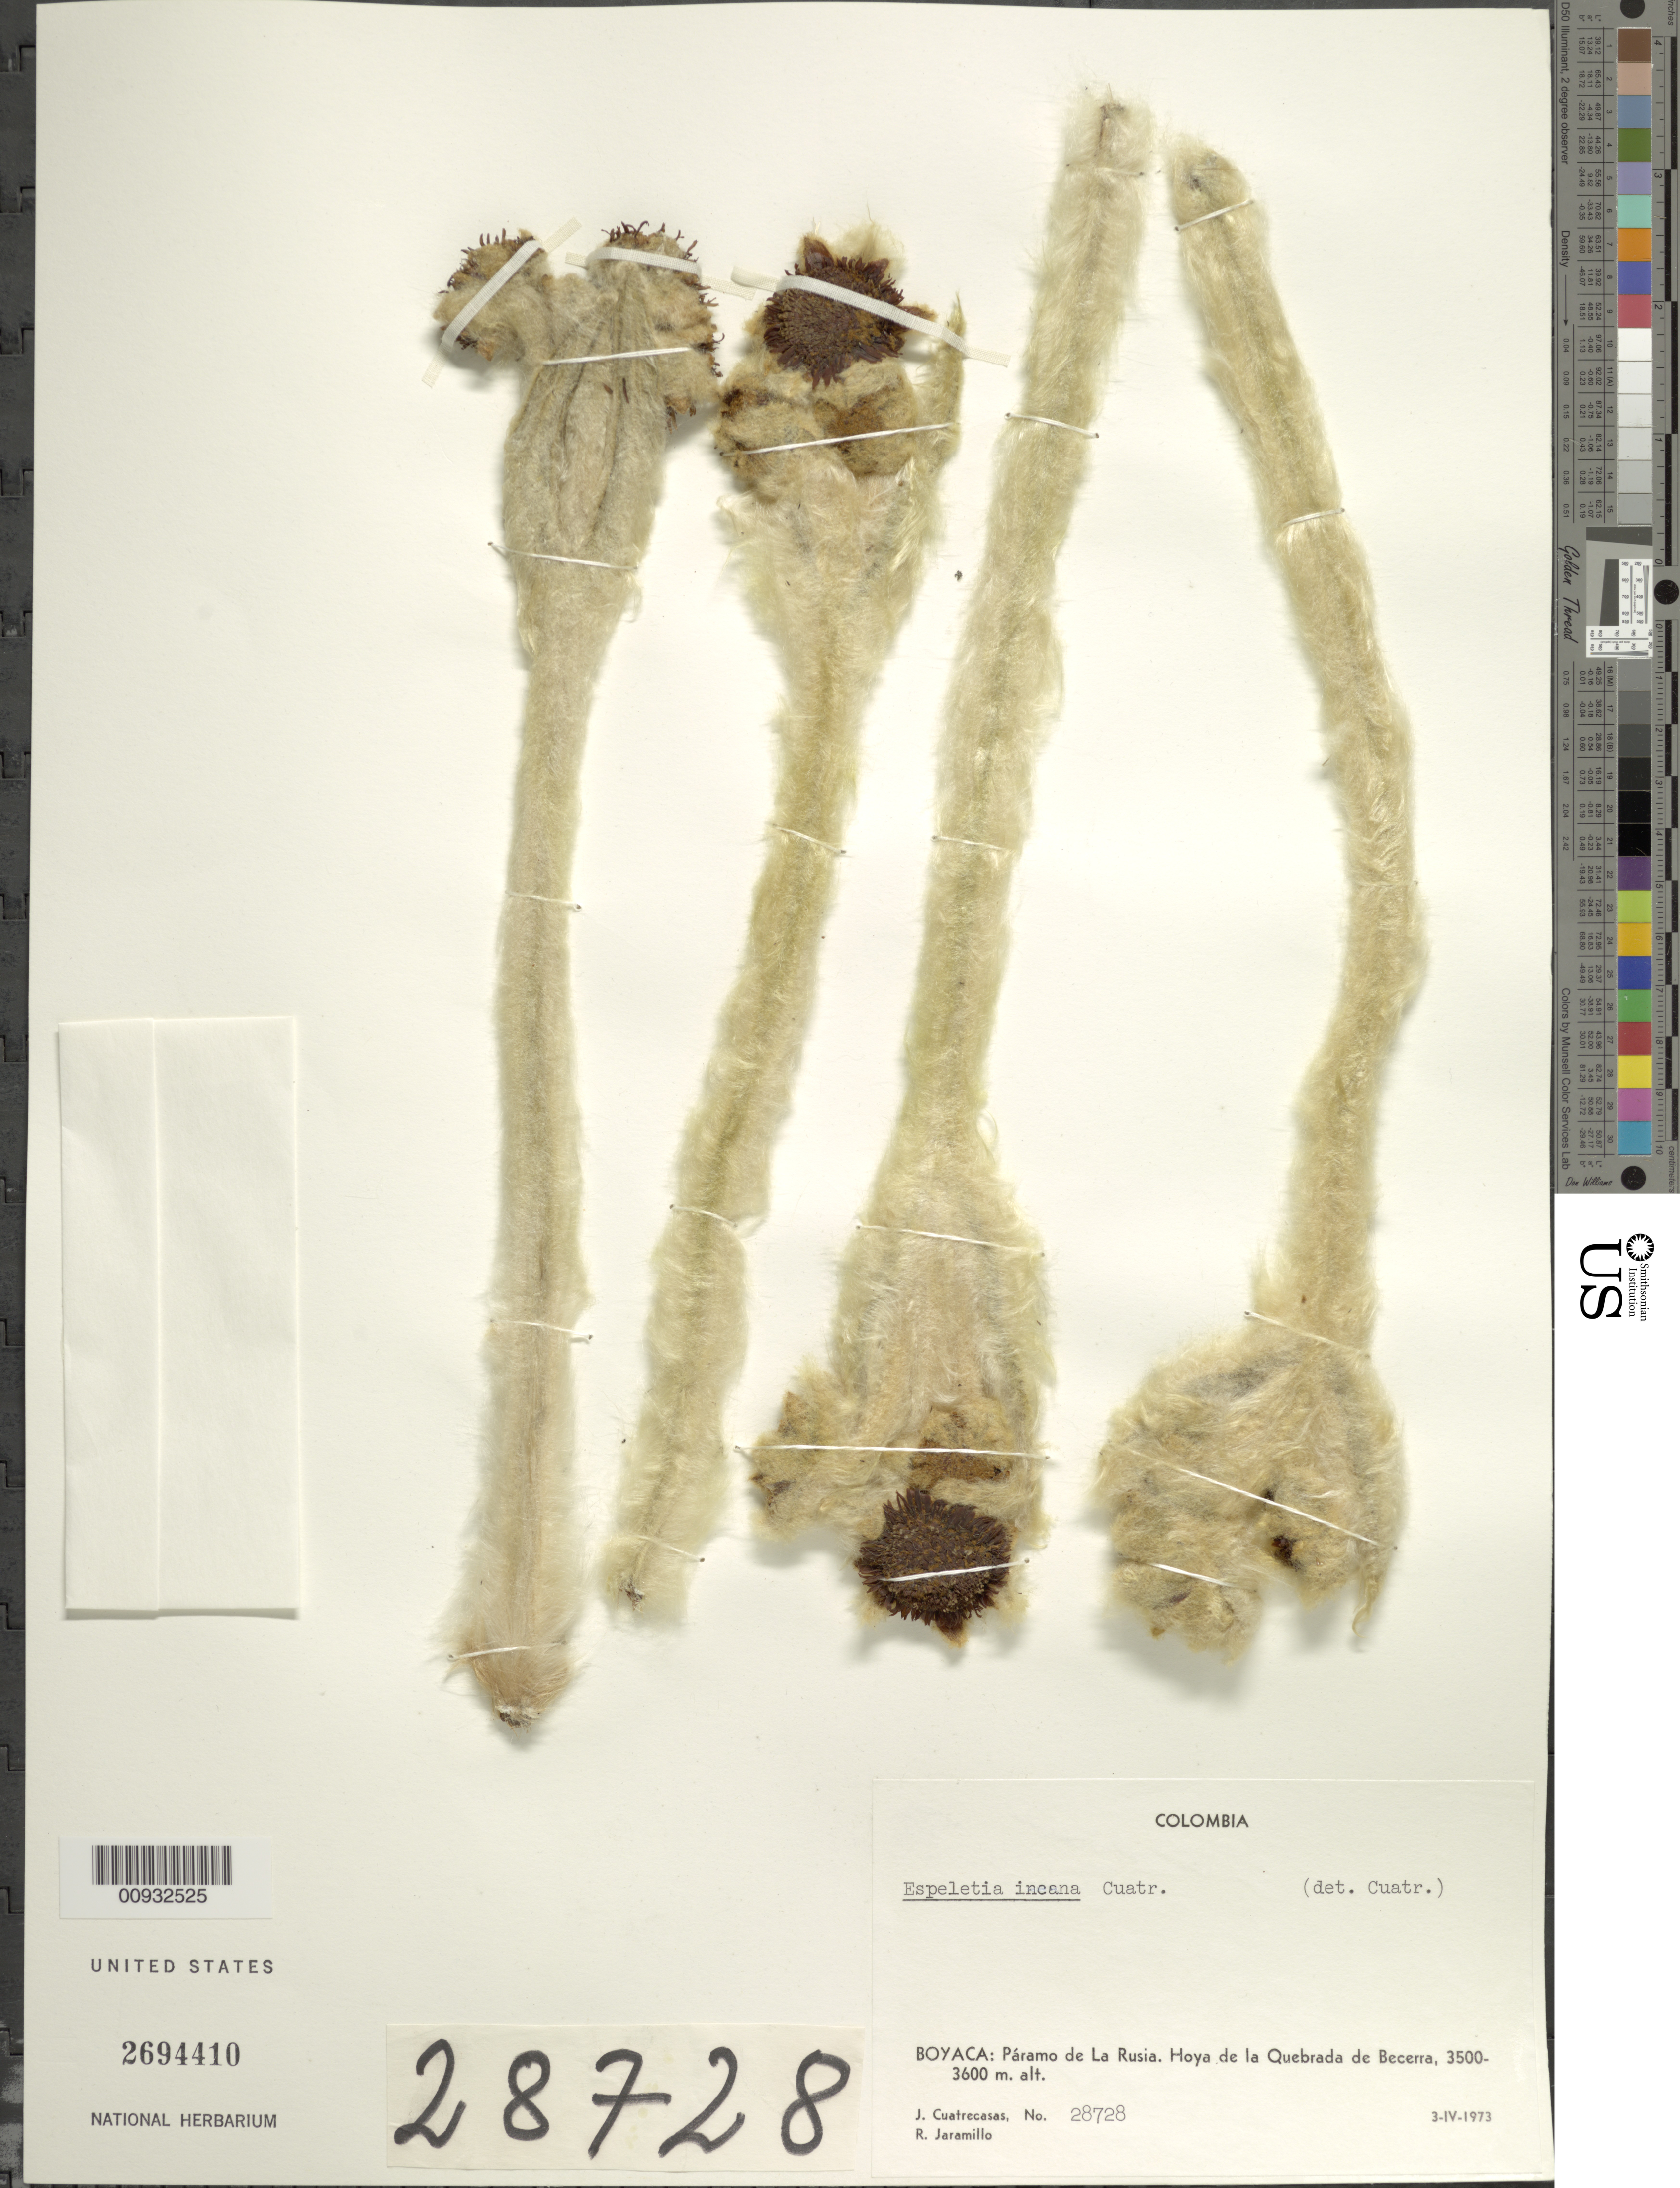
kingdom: Plantae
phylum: Tracheophyta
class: Magnoliopsida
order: Asterales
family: Asteraceae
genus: Espeletia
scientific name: Espeletia incana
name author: Cuatrec.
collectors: J. Cuatrecasas & R. Jaramillo M.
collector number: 28728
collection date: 1973-04-03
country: Colombia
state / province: Boyacá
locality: P. de la Rusia. Hoya de la Quebrada de Becerra.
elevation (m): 3500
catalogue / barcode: US 2694410